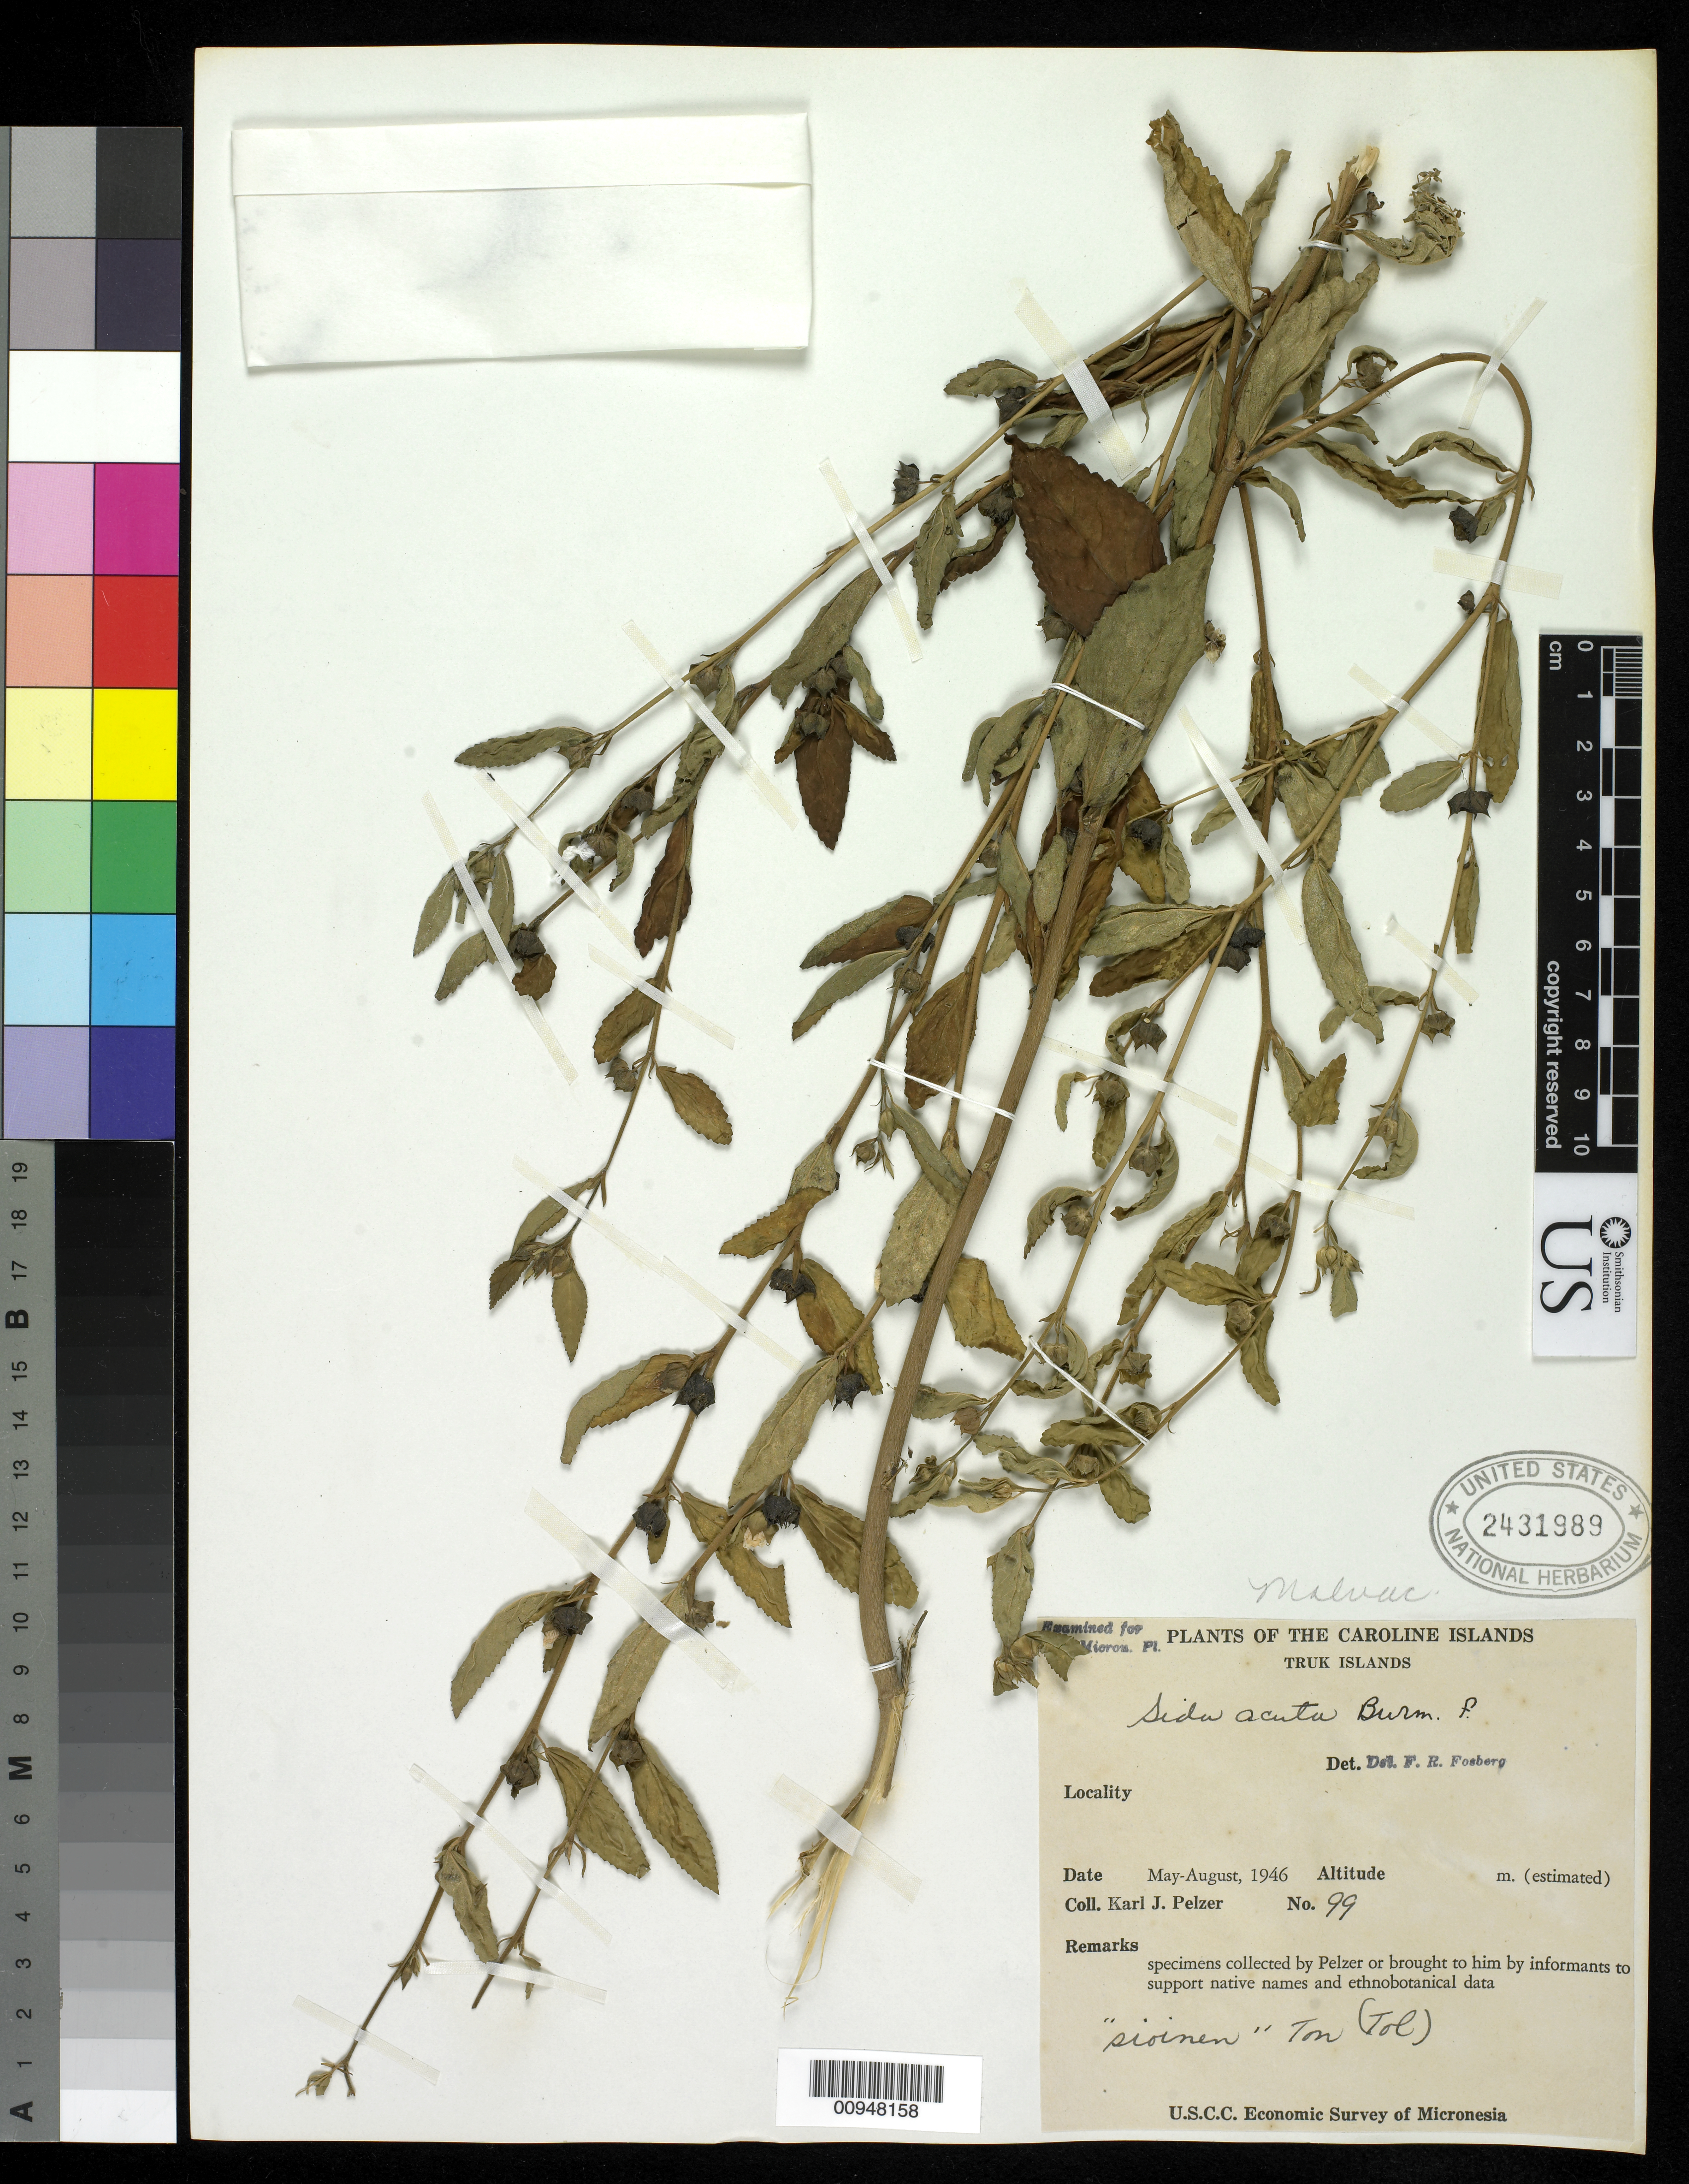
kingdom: Plantae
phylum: Tracheophyta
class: Magnoliopsida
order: Malvales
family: Malvaceae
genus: Sida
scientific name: Sida acuta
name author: Burm. f.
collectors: K. J. Pelzer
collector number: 99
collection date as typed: May 1946 to Aug 1946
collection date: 1946-05/1946-08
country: Micronesia, Federated States of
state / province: Truk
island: Truk (Chuuk) Is.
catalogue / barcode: US 2431989